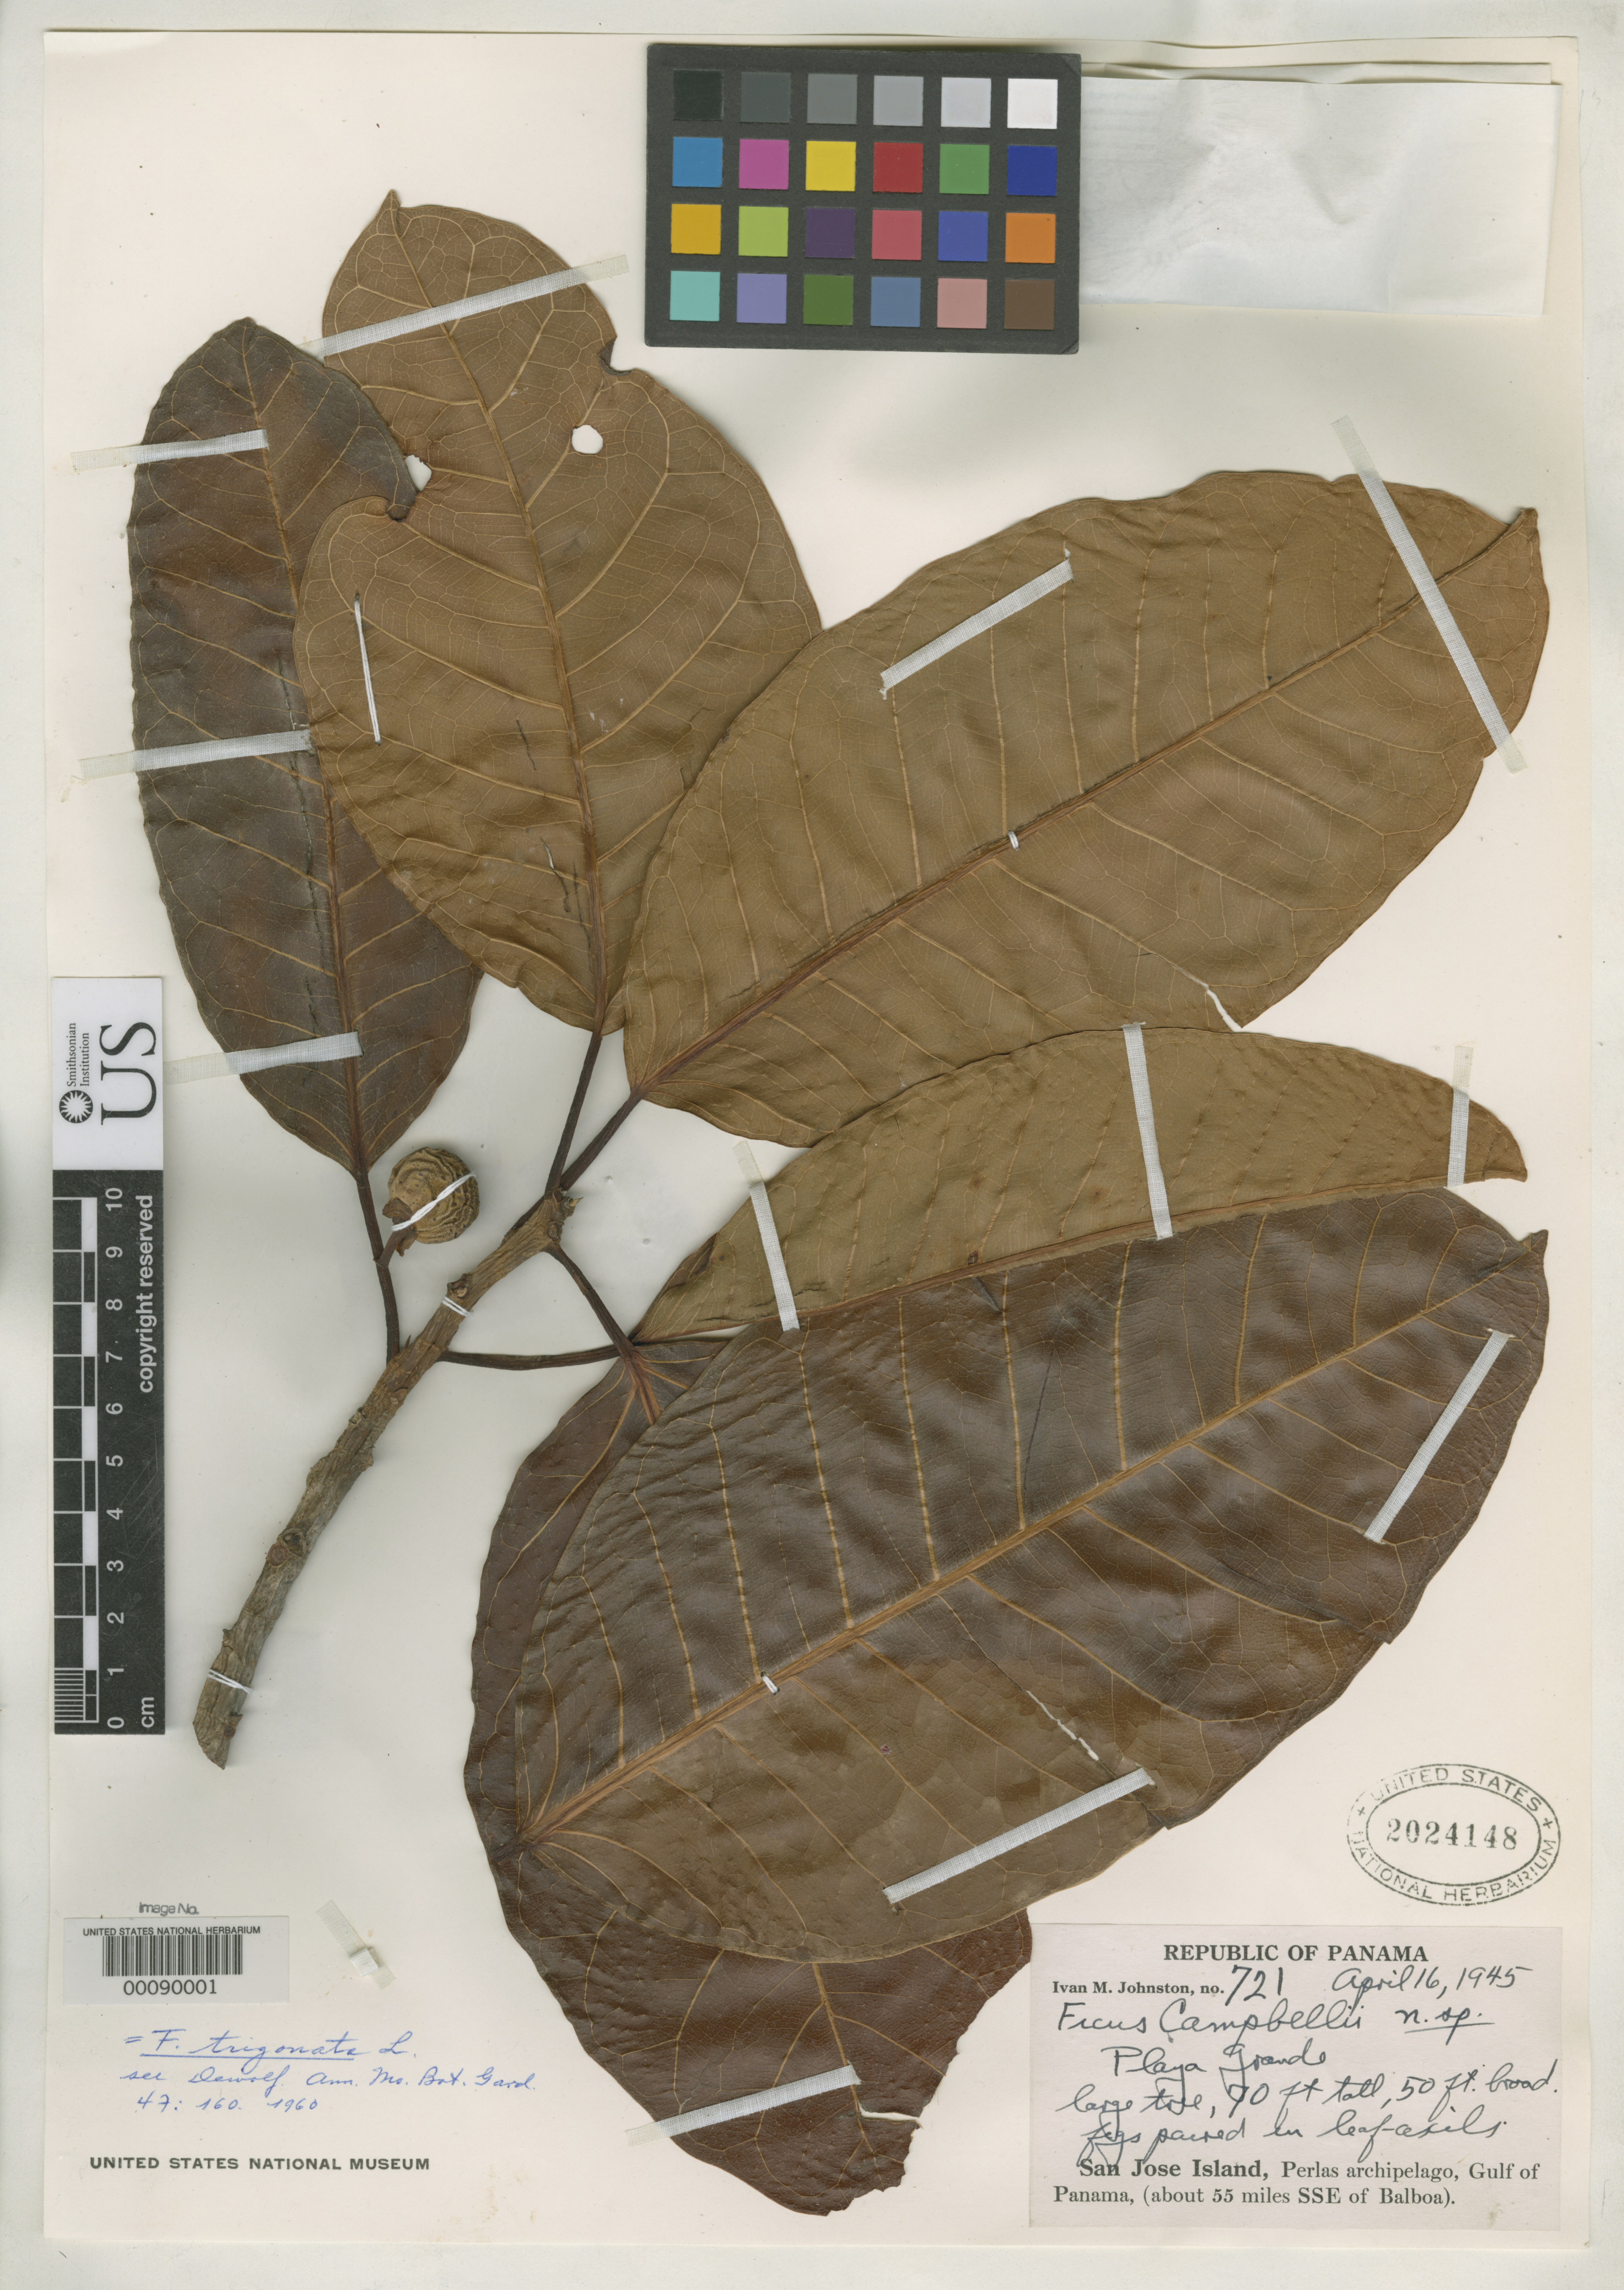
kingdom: Plantae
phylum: Tracheophyta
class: Magnoliopsida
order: Rosales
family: Moraceae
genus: Ficus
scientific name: Ficus campbellii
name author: I.M. Johnst.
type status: Isotype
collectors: I.M. Johnston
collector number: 721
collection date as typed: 16 Apr 1945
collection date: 1945-04-16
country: Panama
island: San Jose Island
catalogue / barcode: US 2024148